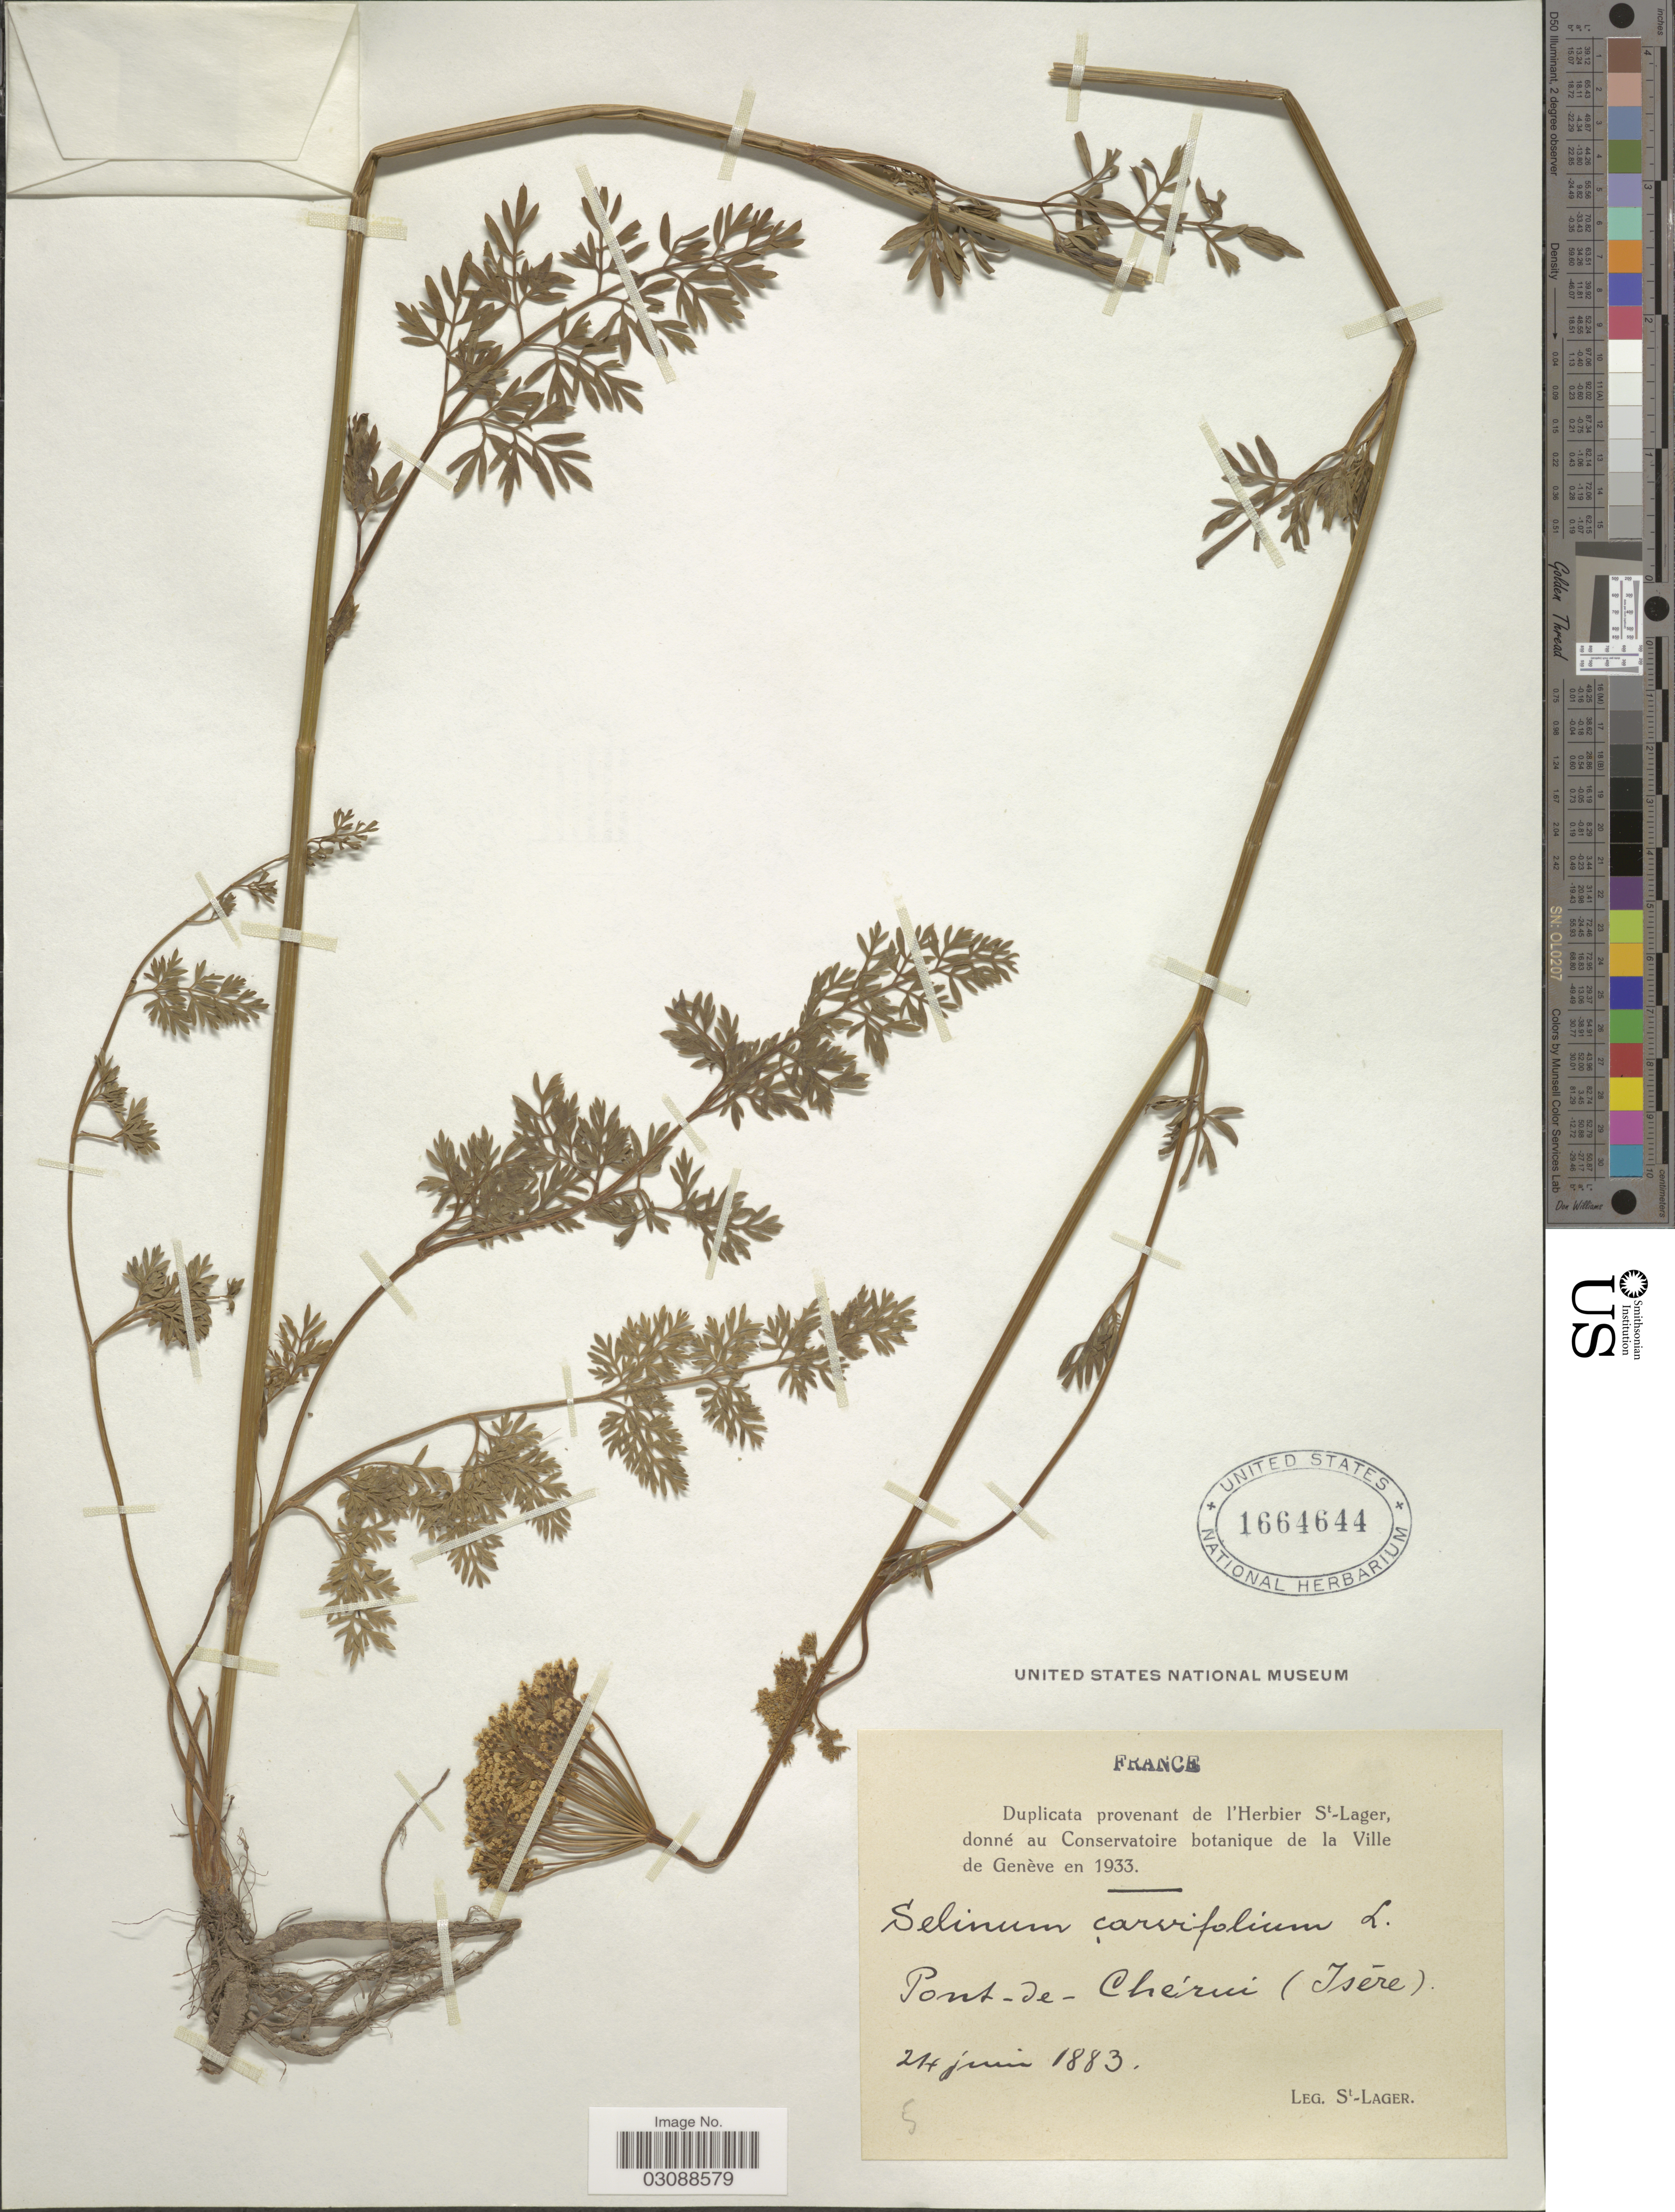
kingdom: Plantae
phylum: Tracheophyta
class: Magnoliopsida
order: Apiales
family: Apiaceae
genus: Selinum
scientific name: Selinum carvifolia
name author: (L.) L.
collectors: -. St. Lager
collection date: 1883-06-24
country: France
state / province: Auvergne-Rhône-Alpes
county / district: Isère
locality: Pont-de-Chérui (Isére).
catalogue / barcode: US 1664644